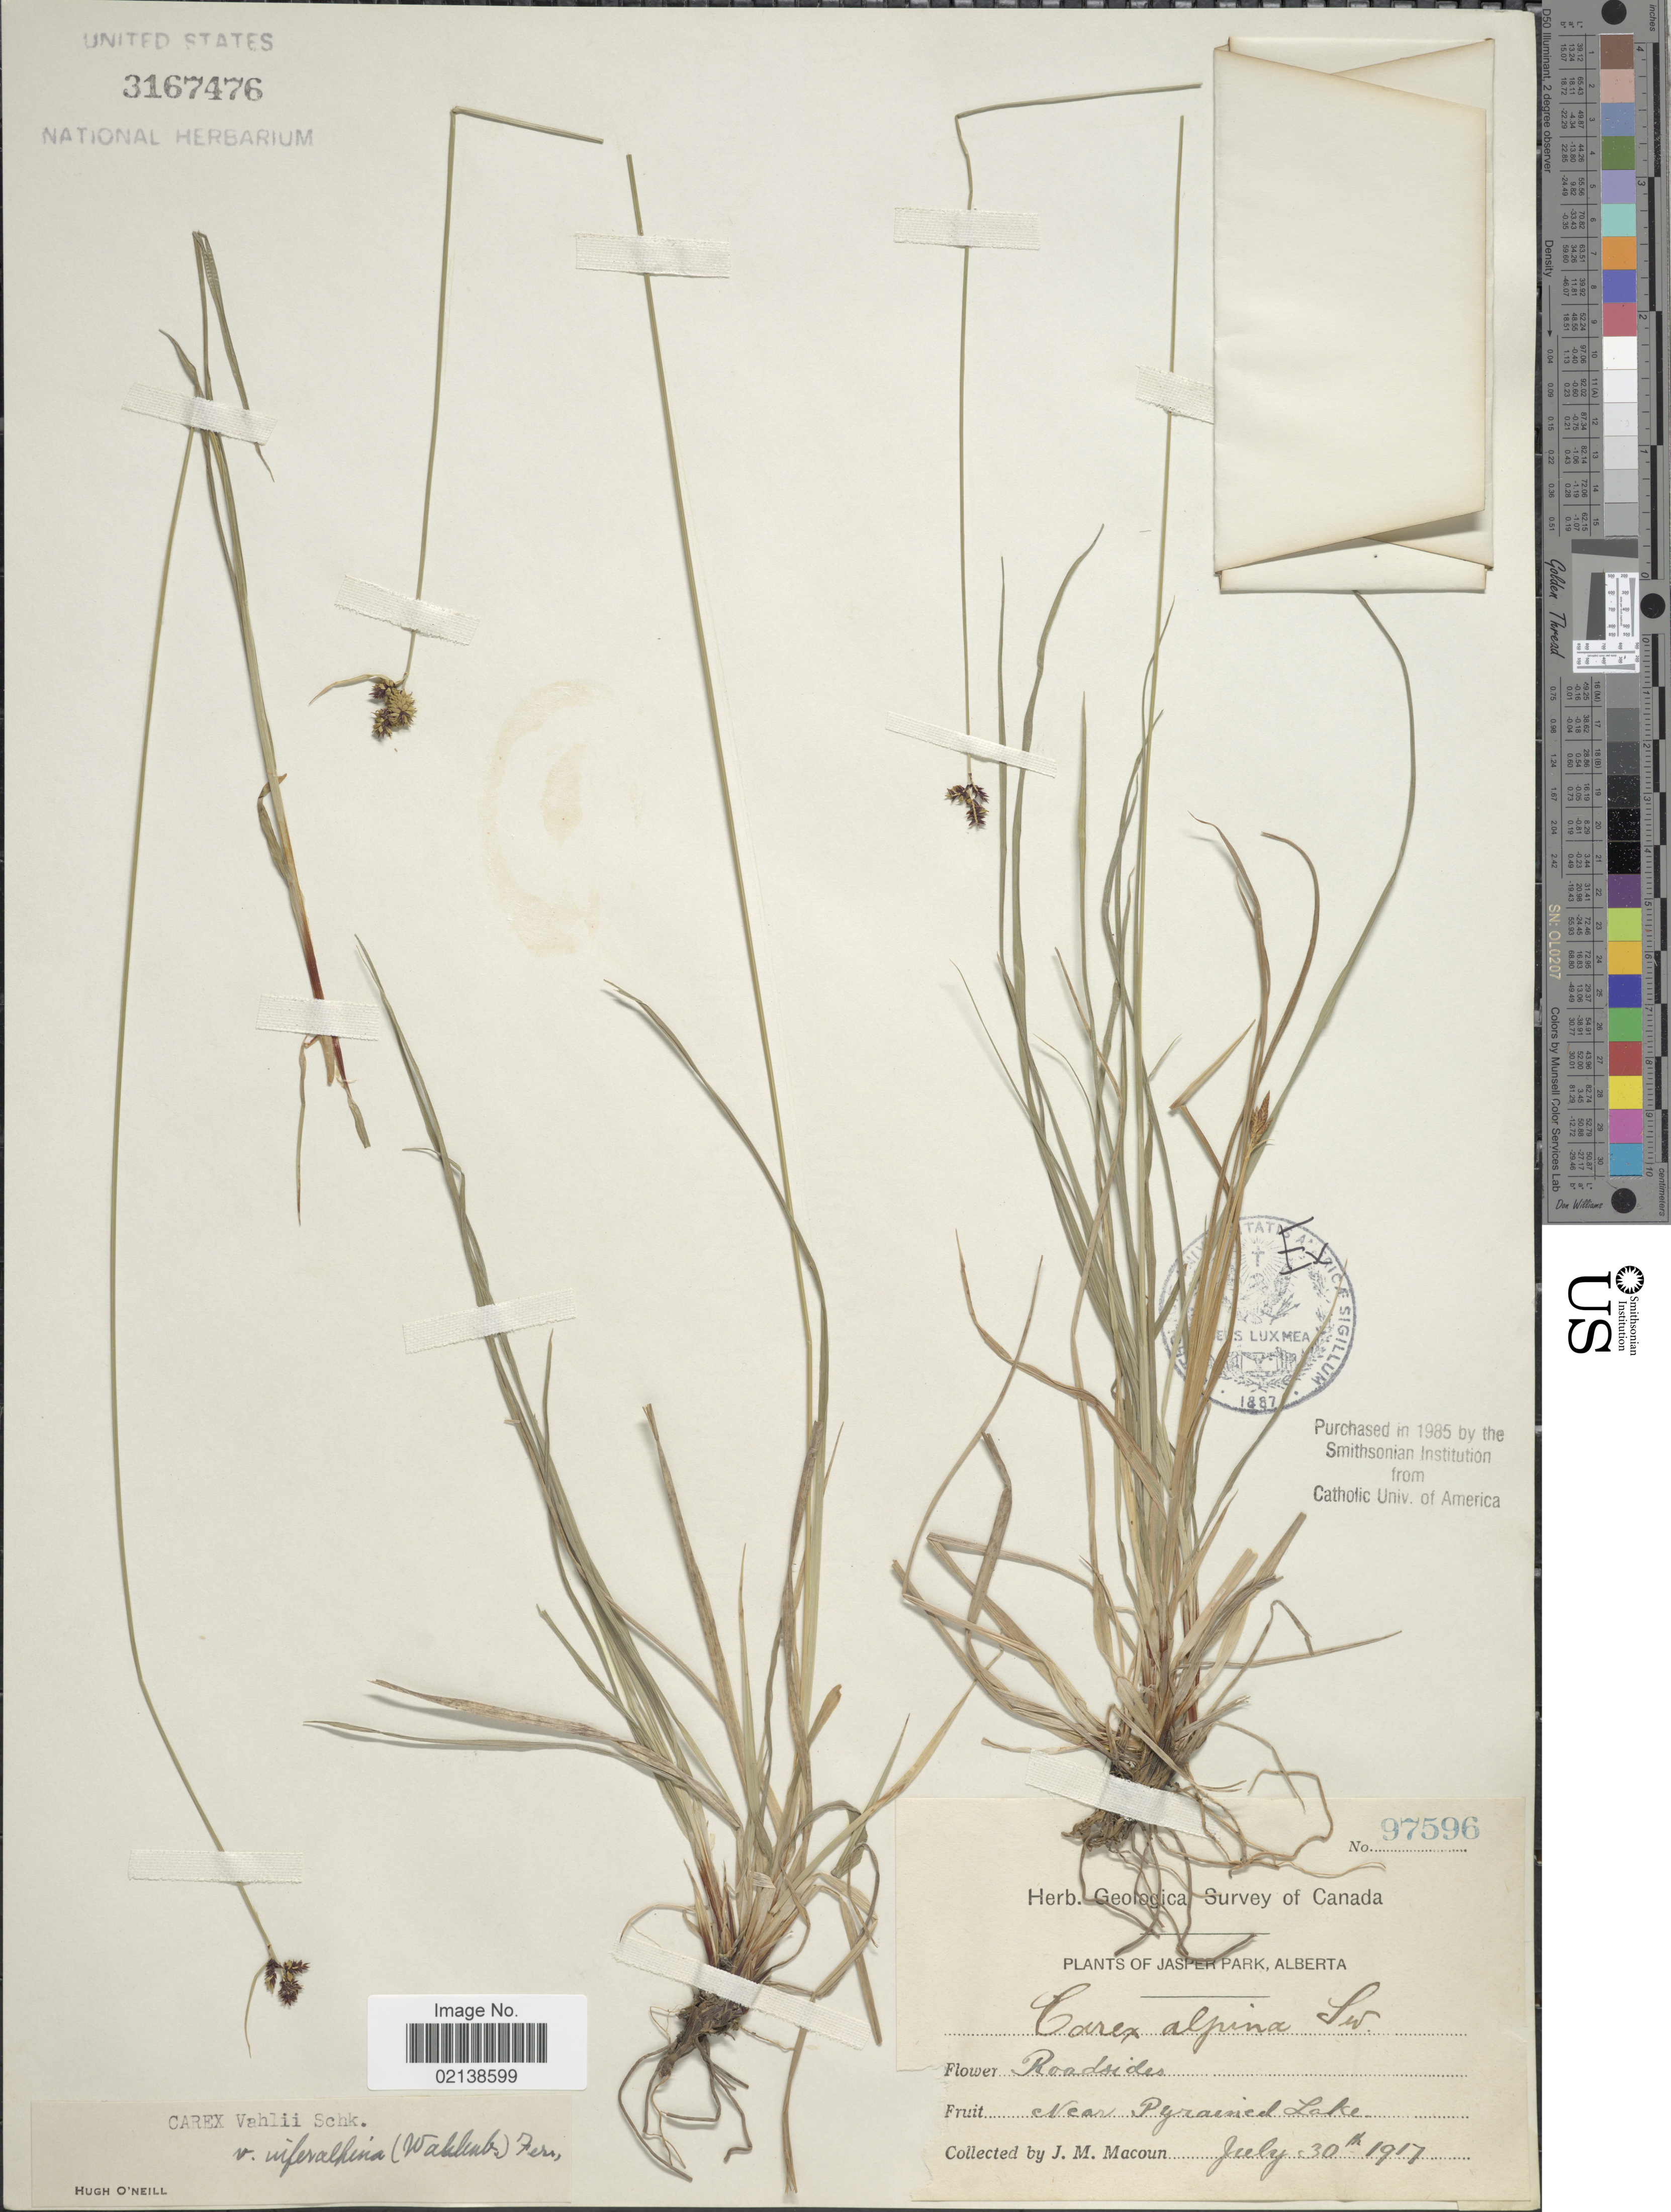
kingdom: Plantae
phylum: Tracheophyta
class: Liliopsida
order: Poales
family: Cyperaceae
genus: Carex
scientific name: Carex media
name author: R. Br.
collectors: J. M. Macoun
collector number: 97596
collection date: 1917-07-30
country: Canada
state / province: Alberta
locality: Jasper Park, Alberta, Near Pyramid Lake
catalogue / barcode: US 3167476